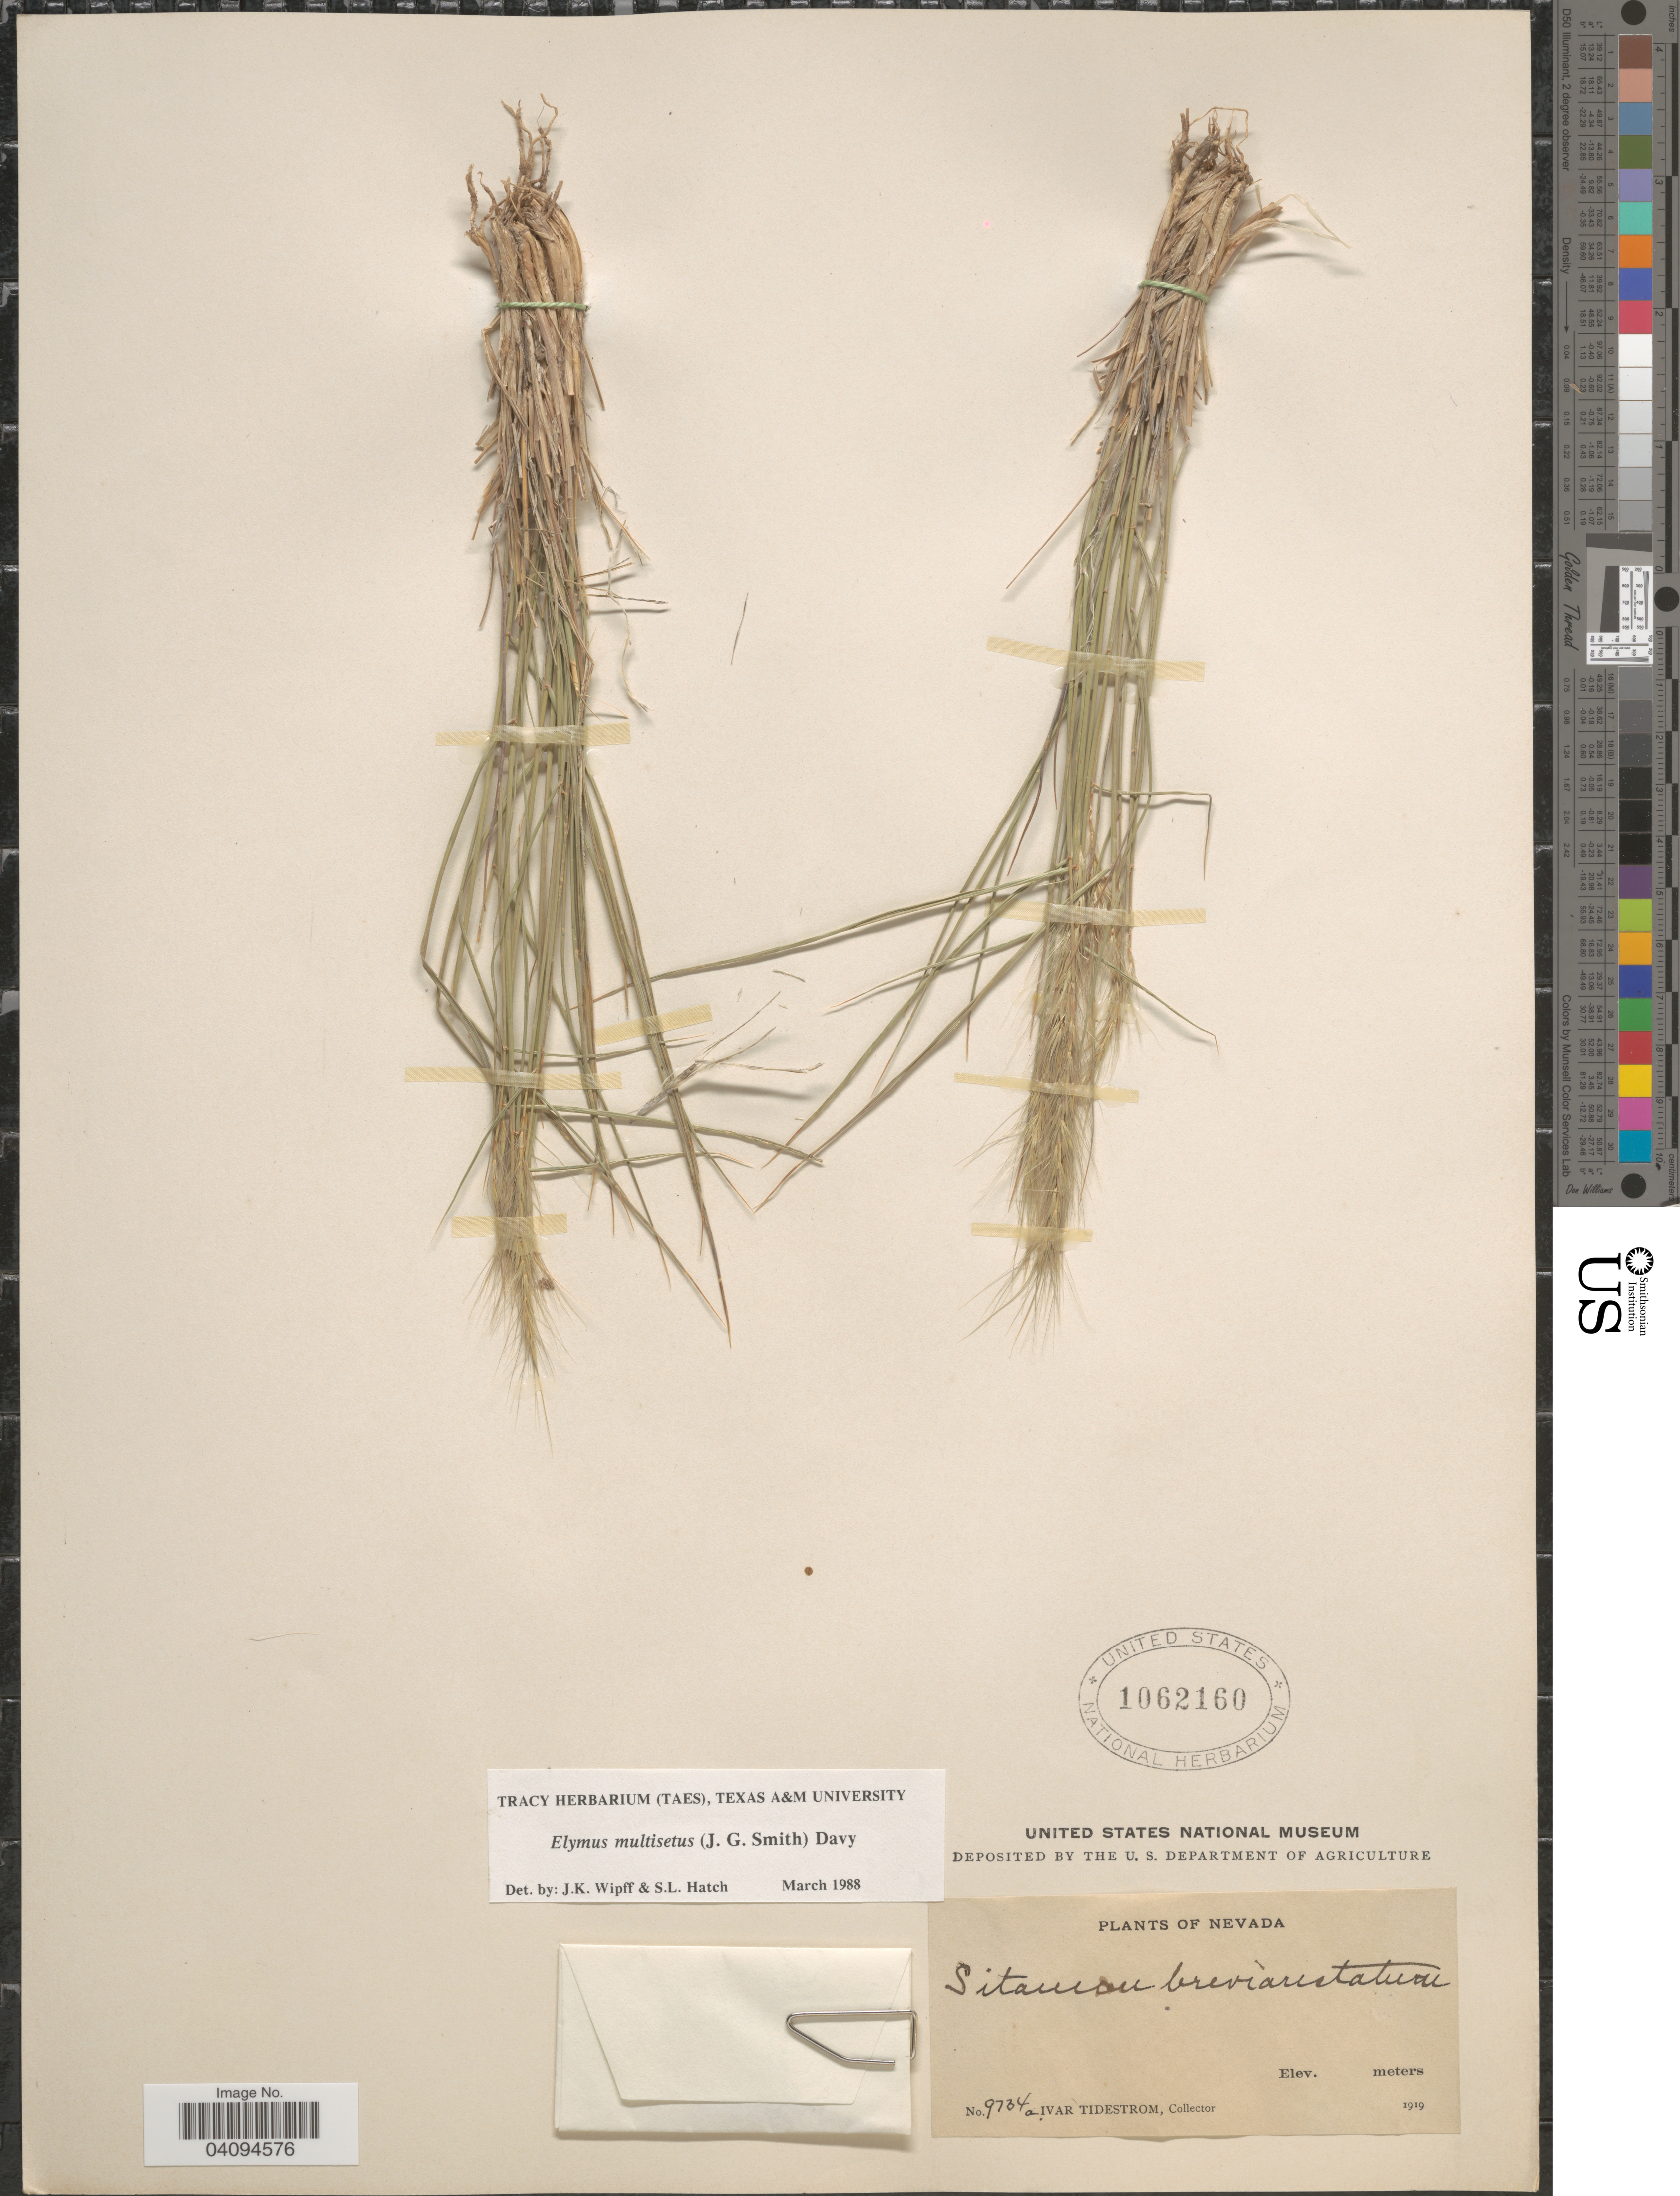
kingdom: Plantae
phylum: Tracheophyta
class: Liliopsida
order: Poales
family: Poaceae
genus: Elymus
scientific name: Elymus multisetus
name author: (J.G. Sm.) Burtt Davy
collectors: I. F. Tidestrom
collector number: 9734a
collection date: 1919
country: United States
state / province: Nevada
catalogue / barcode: US 1062160